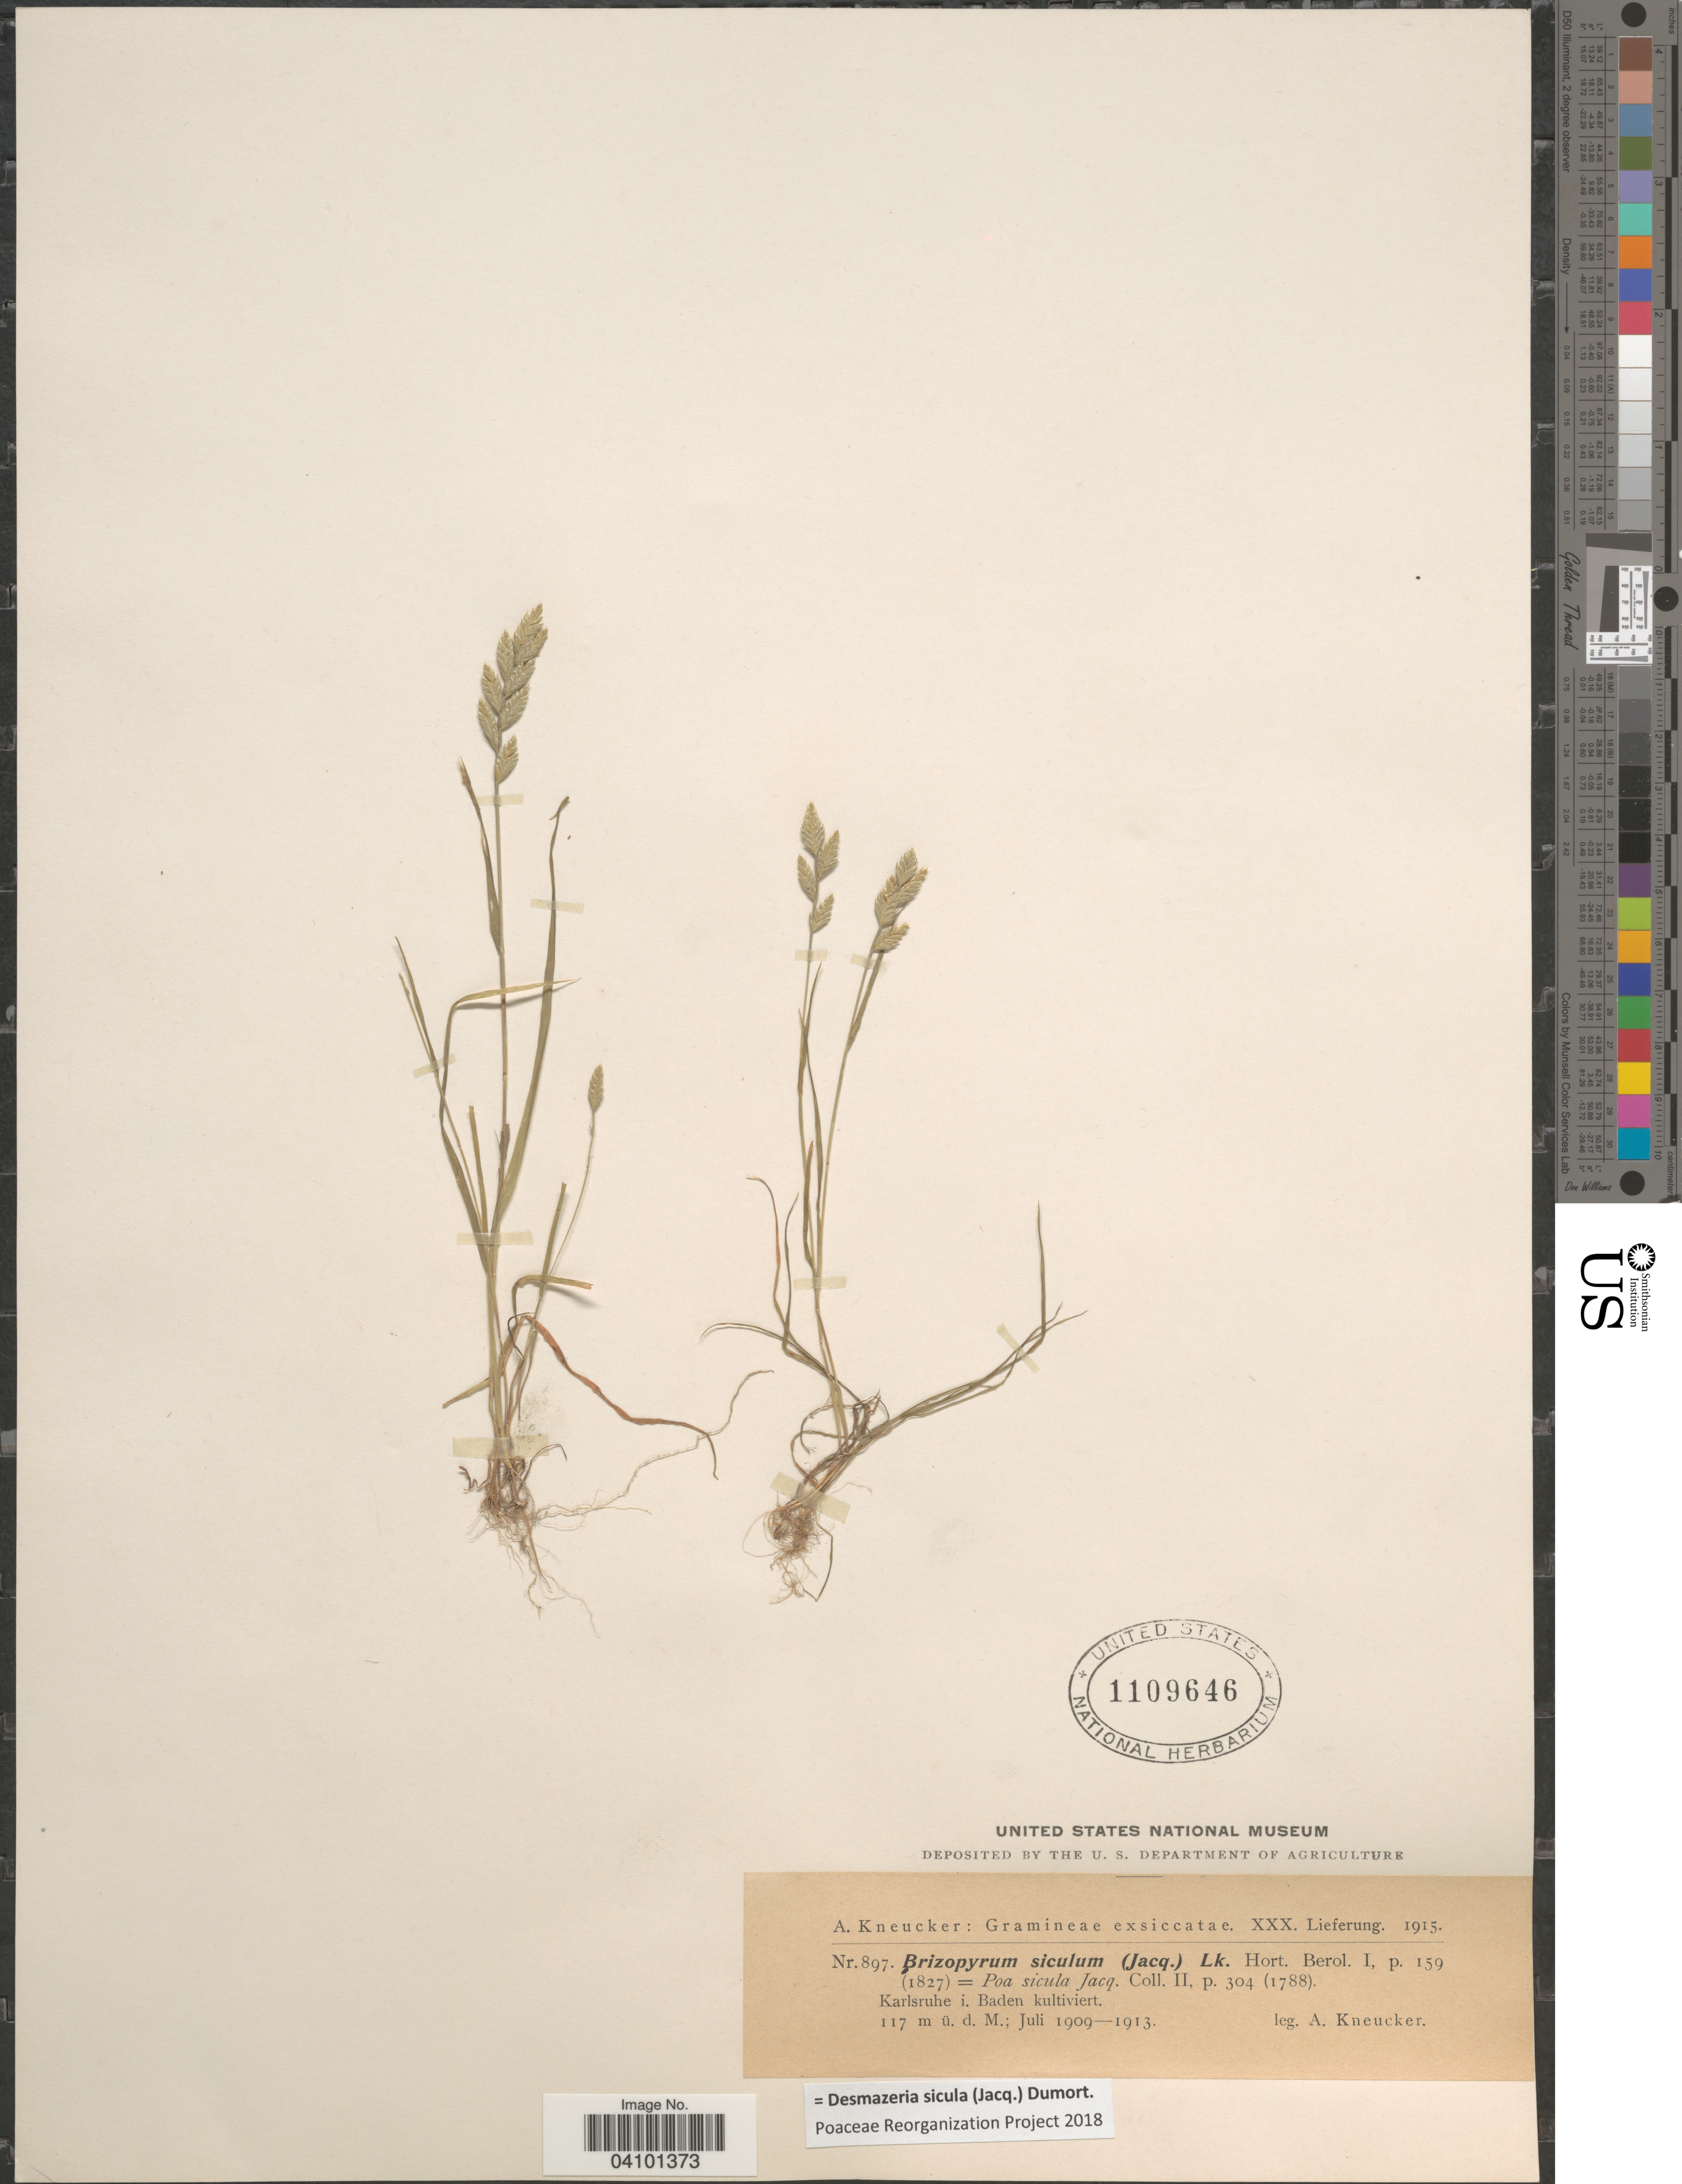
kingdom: Plantae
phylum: Tracheophyta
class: Liliopsida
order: Poales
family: Poaceae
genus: Desmazeria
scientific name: Desmazeria sicula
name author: (Jacq.) Dumort.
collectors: A. Kneucker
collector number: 897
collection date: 1909-07/1913-07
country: Germany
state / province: Baden-Württemberg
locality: Karlsruhe i. Baden kultiviert.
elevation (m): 117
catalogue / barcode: US 1109646